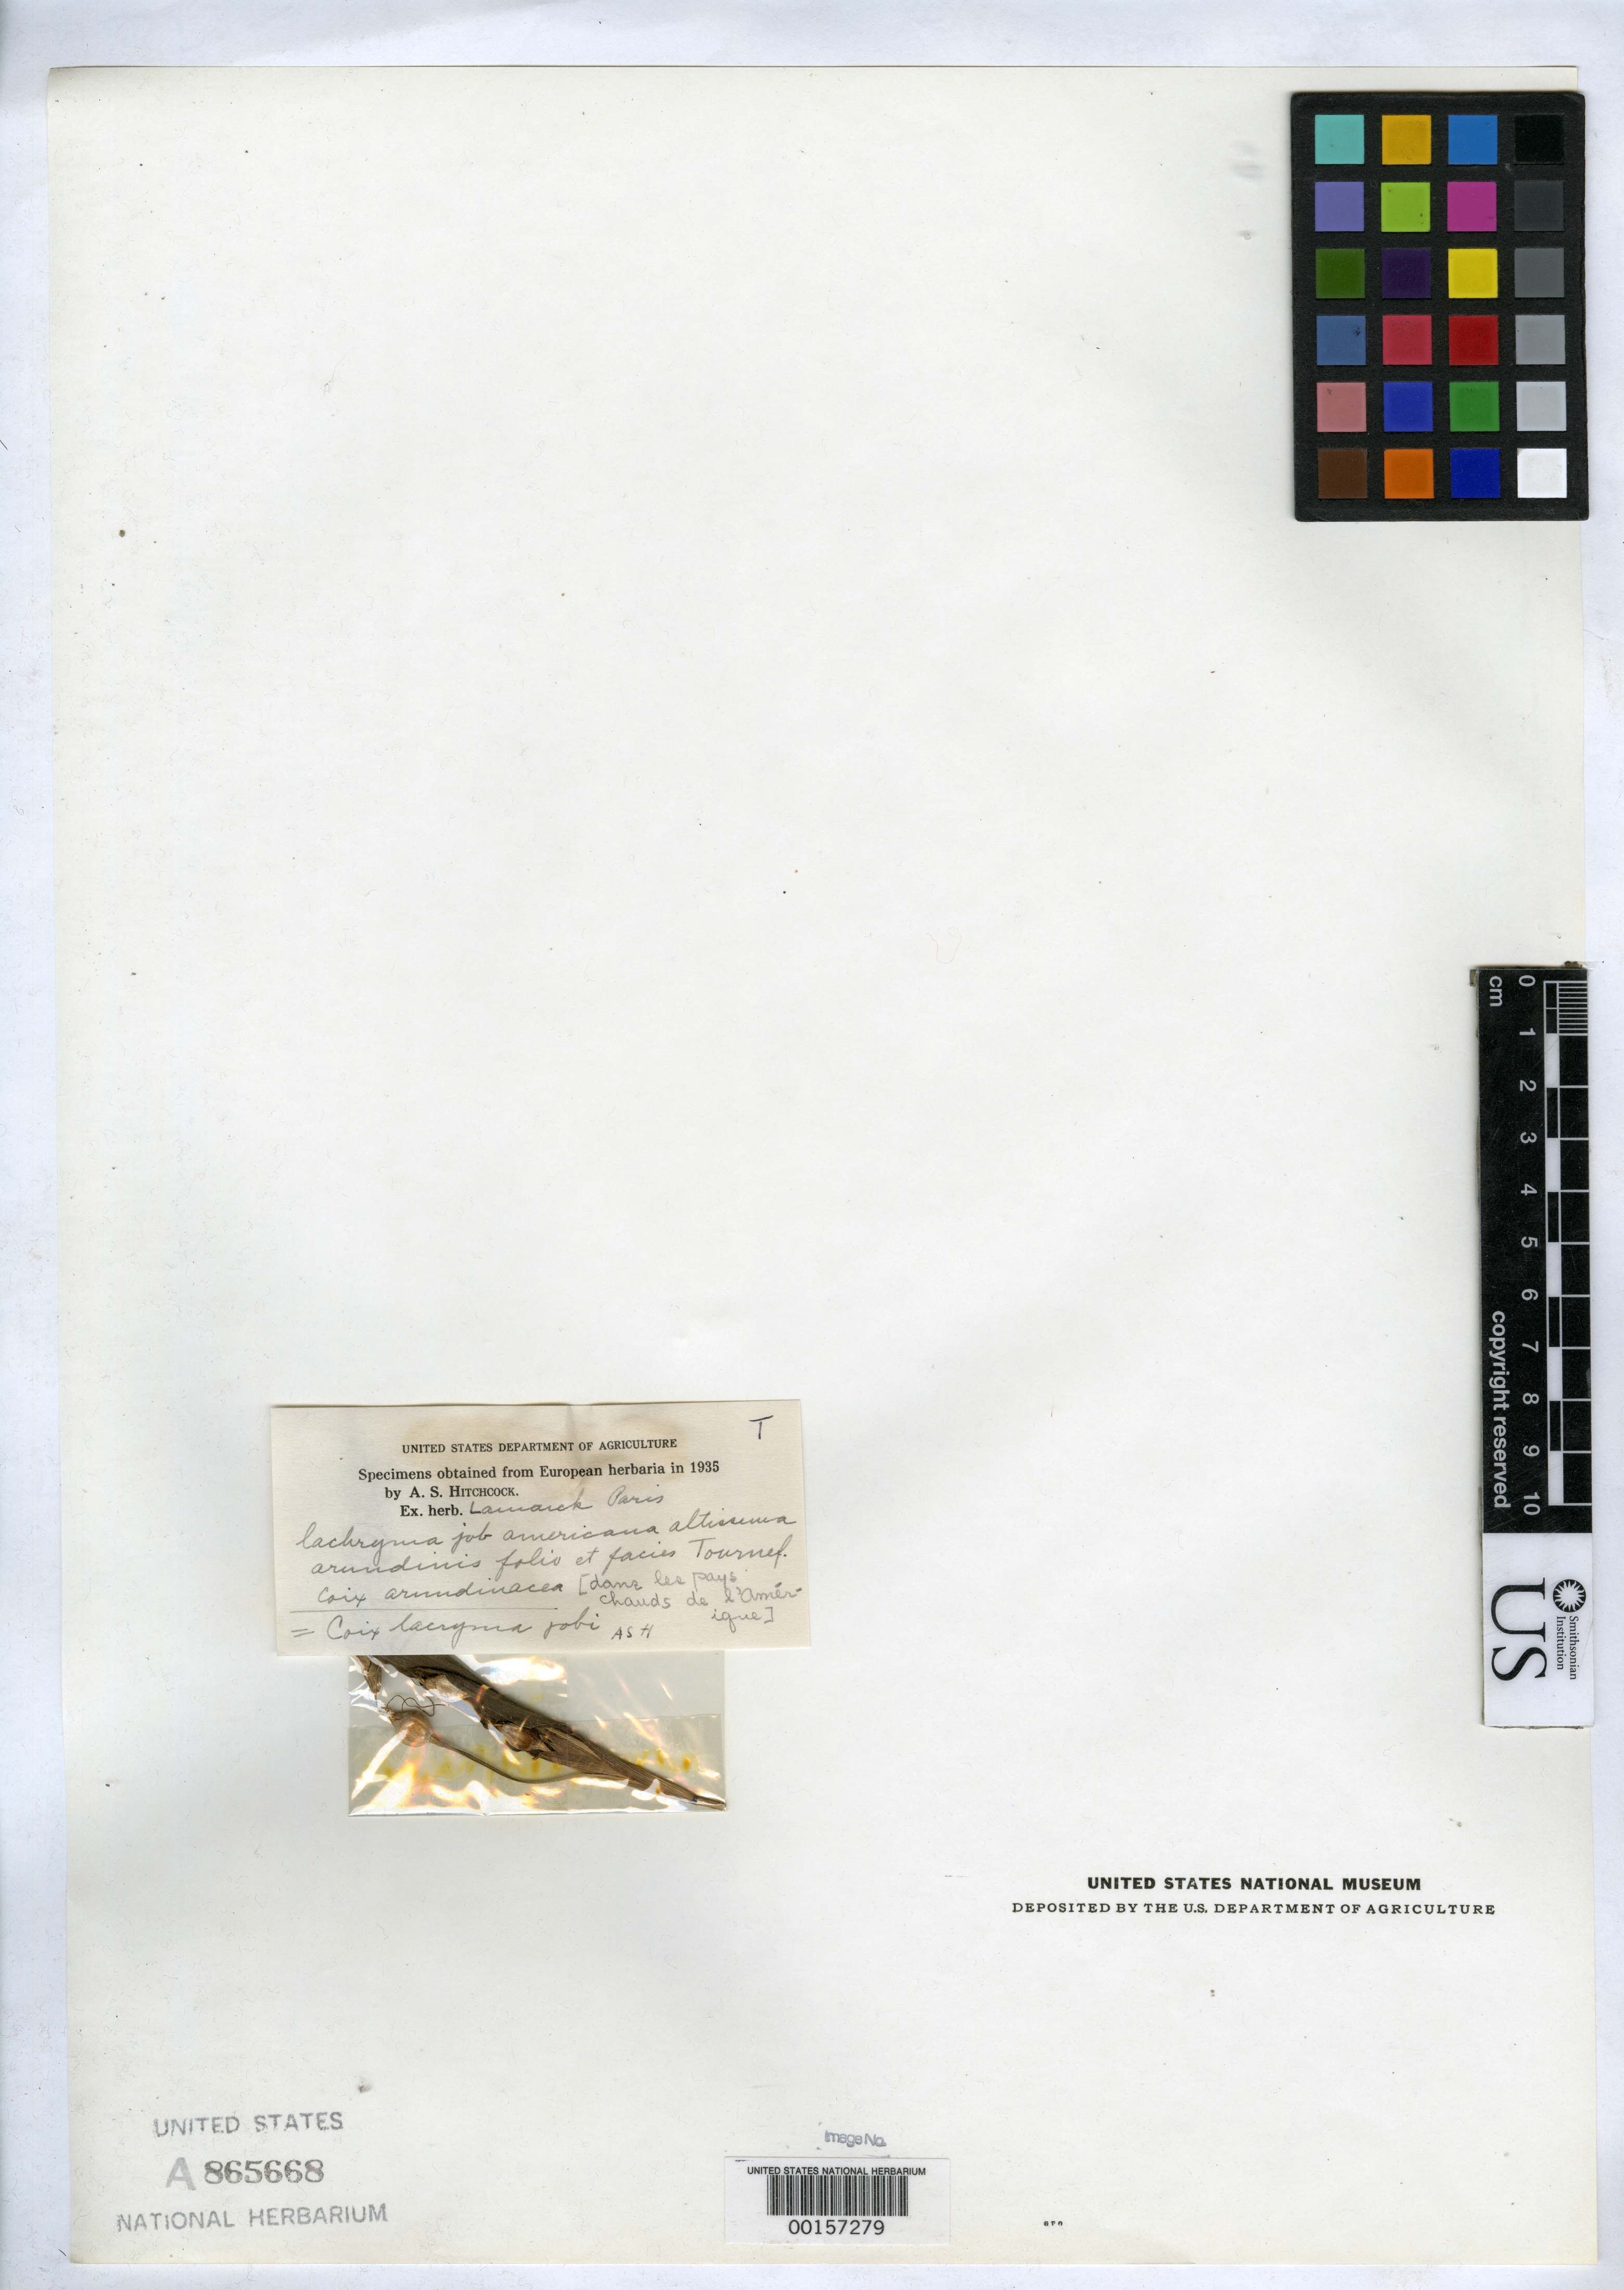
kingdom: Plantae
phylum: Tracheophyta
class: Liliopsida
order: Poales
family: Poaceae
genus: Coix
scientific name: Coix arundinacea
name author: Lam.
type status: Type Fragment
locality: Tropical America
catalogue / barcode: US 865668A